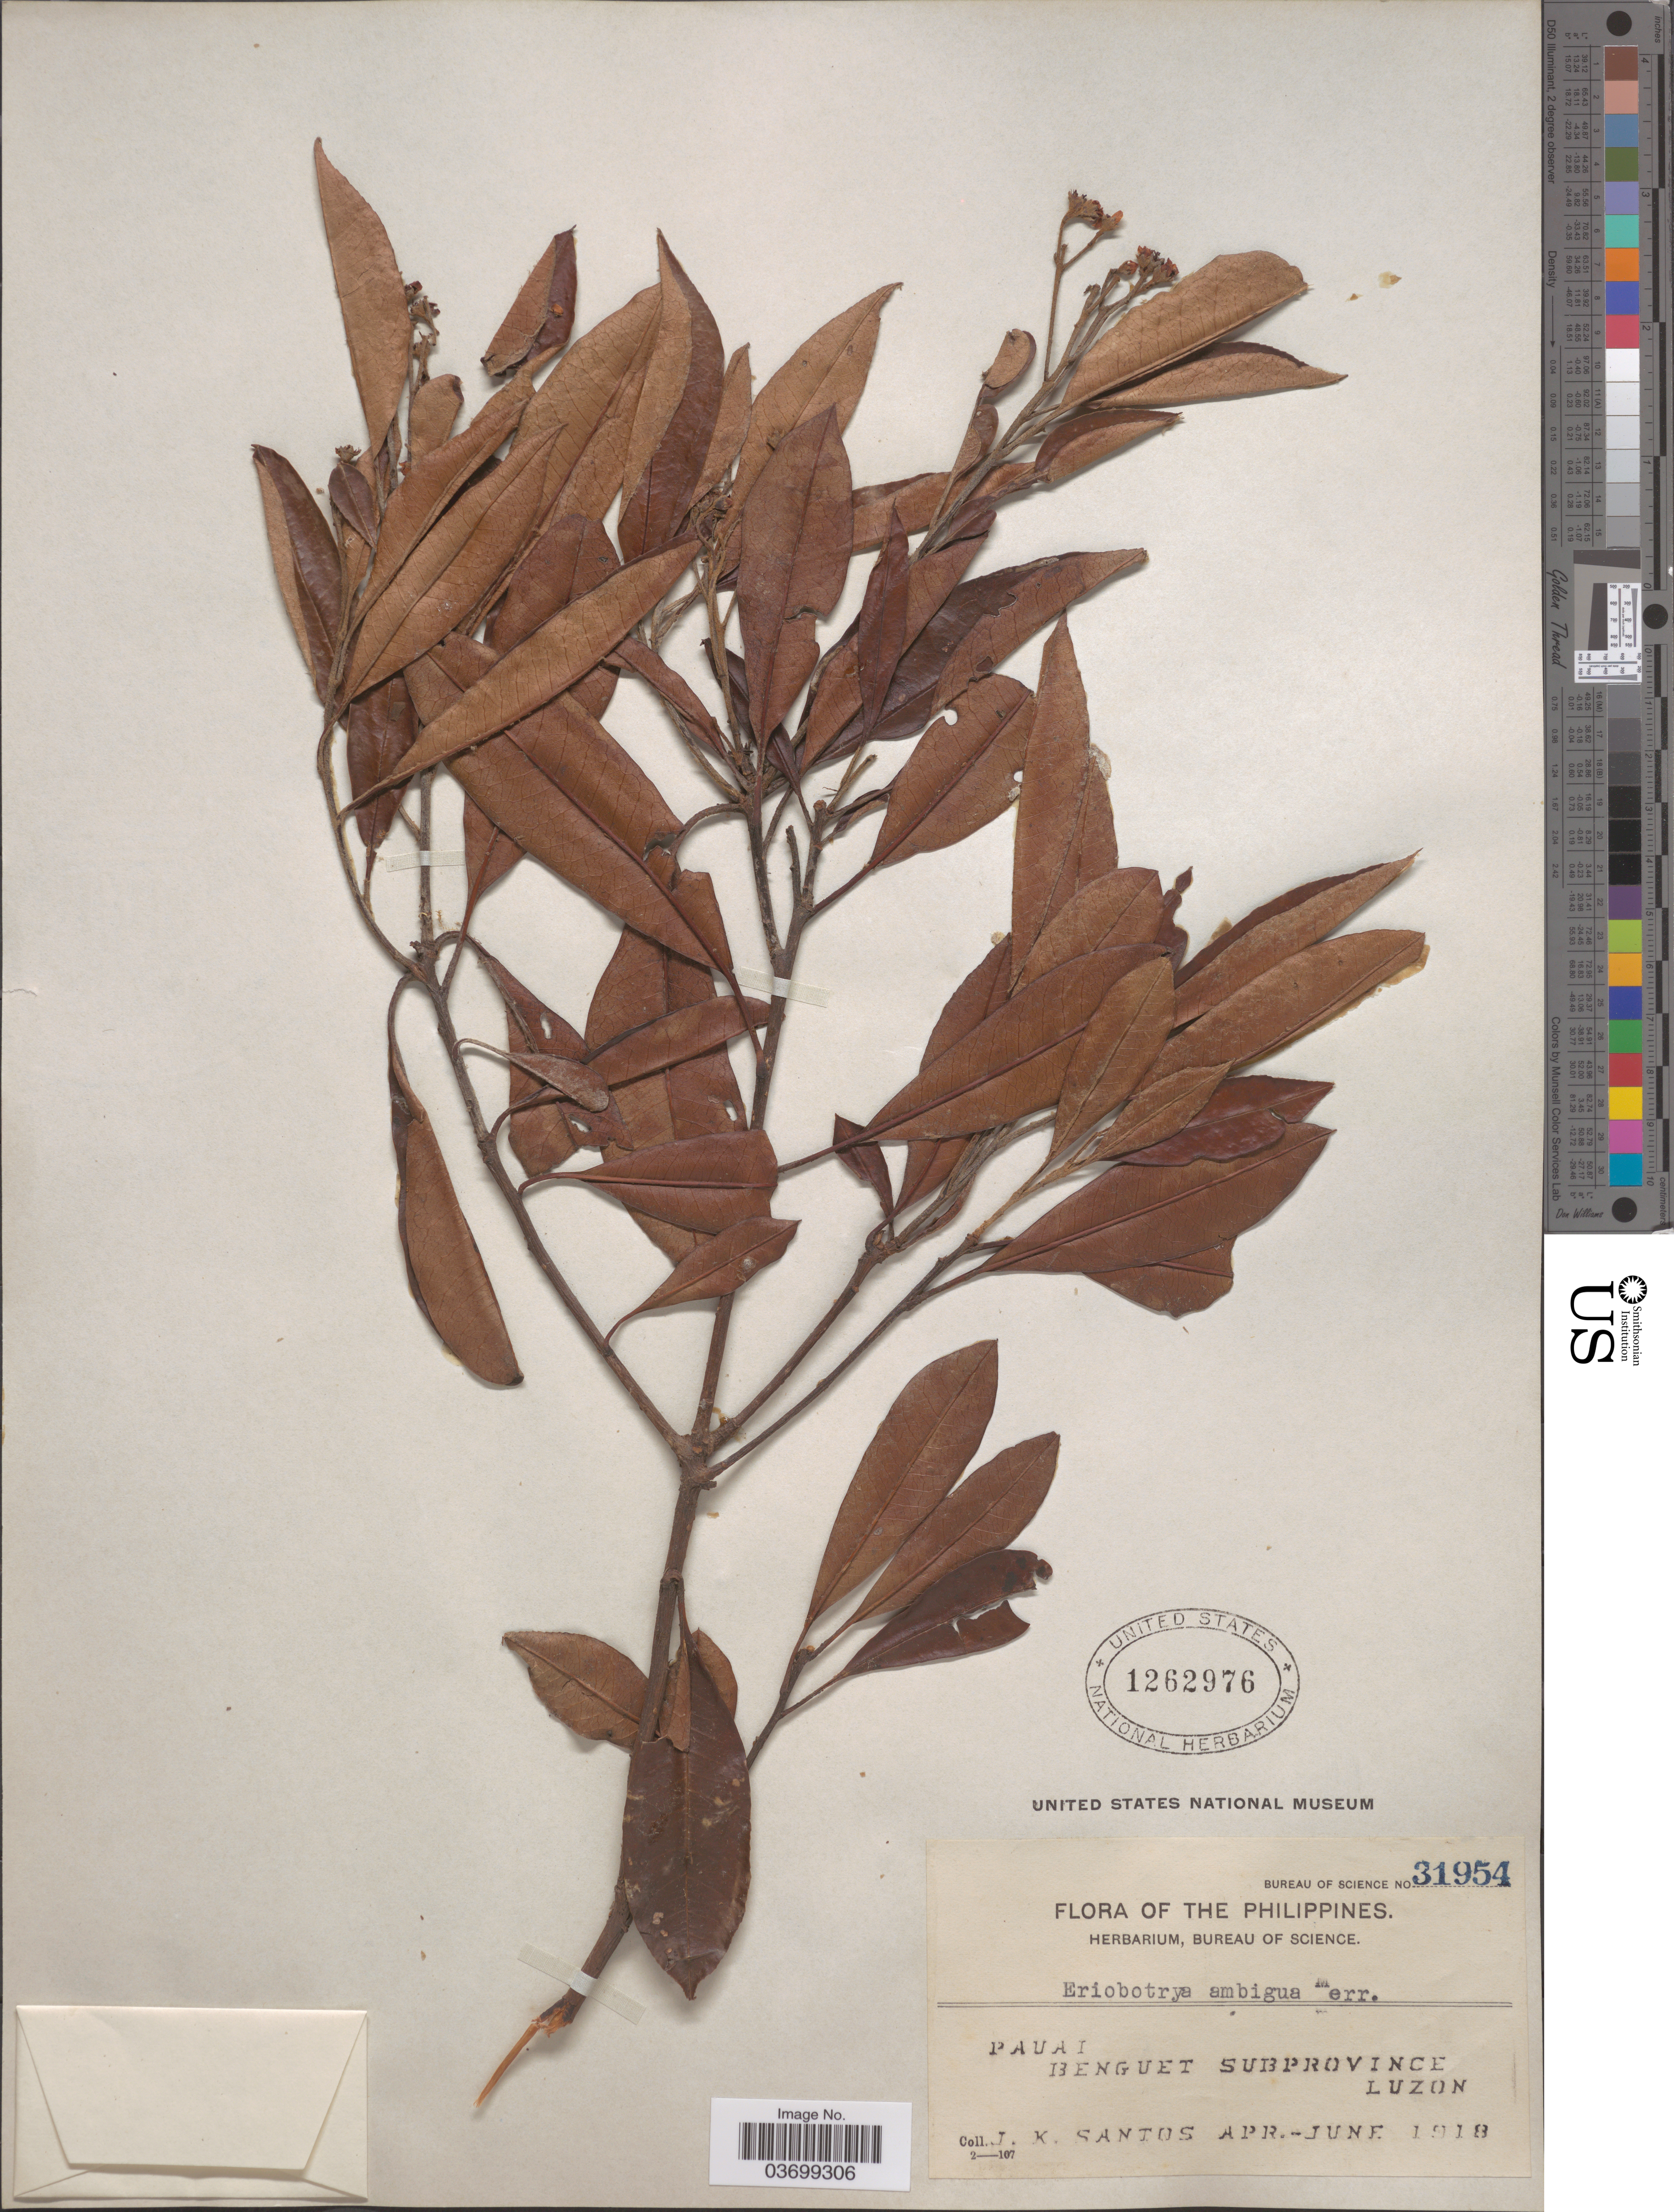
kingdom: Plantae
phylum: Tracheophyta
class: Magnoliopsida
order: Rosales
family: Rosaceae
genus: Stranvaesia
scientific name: Stranvaesia nussia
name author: (Buch.-Ham. ex D. Don) Decne.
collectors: J. K. Santos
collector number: Bureau of Science 31954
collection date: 1918-04/1918-06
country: Philippines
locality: Pauai. Benguet Subprovince, Luzon.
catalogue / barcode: US 1262976